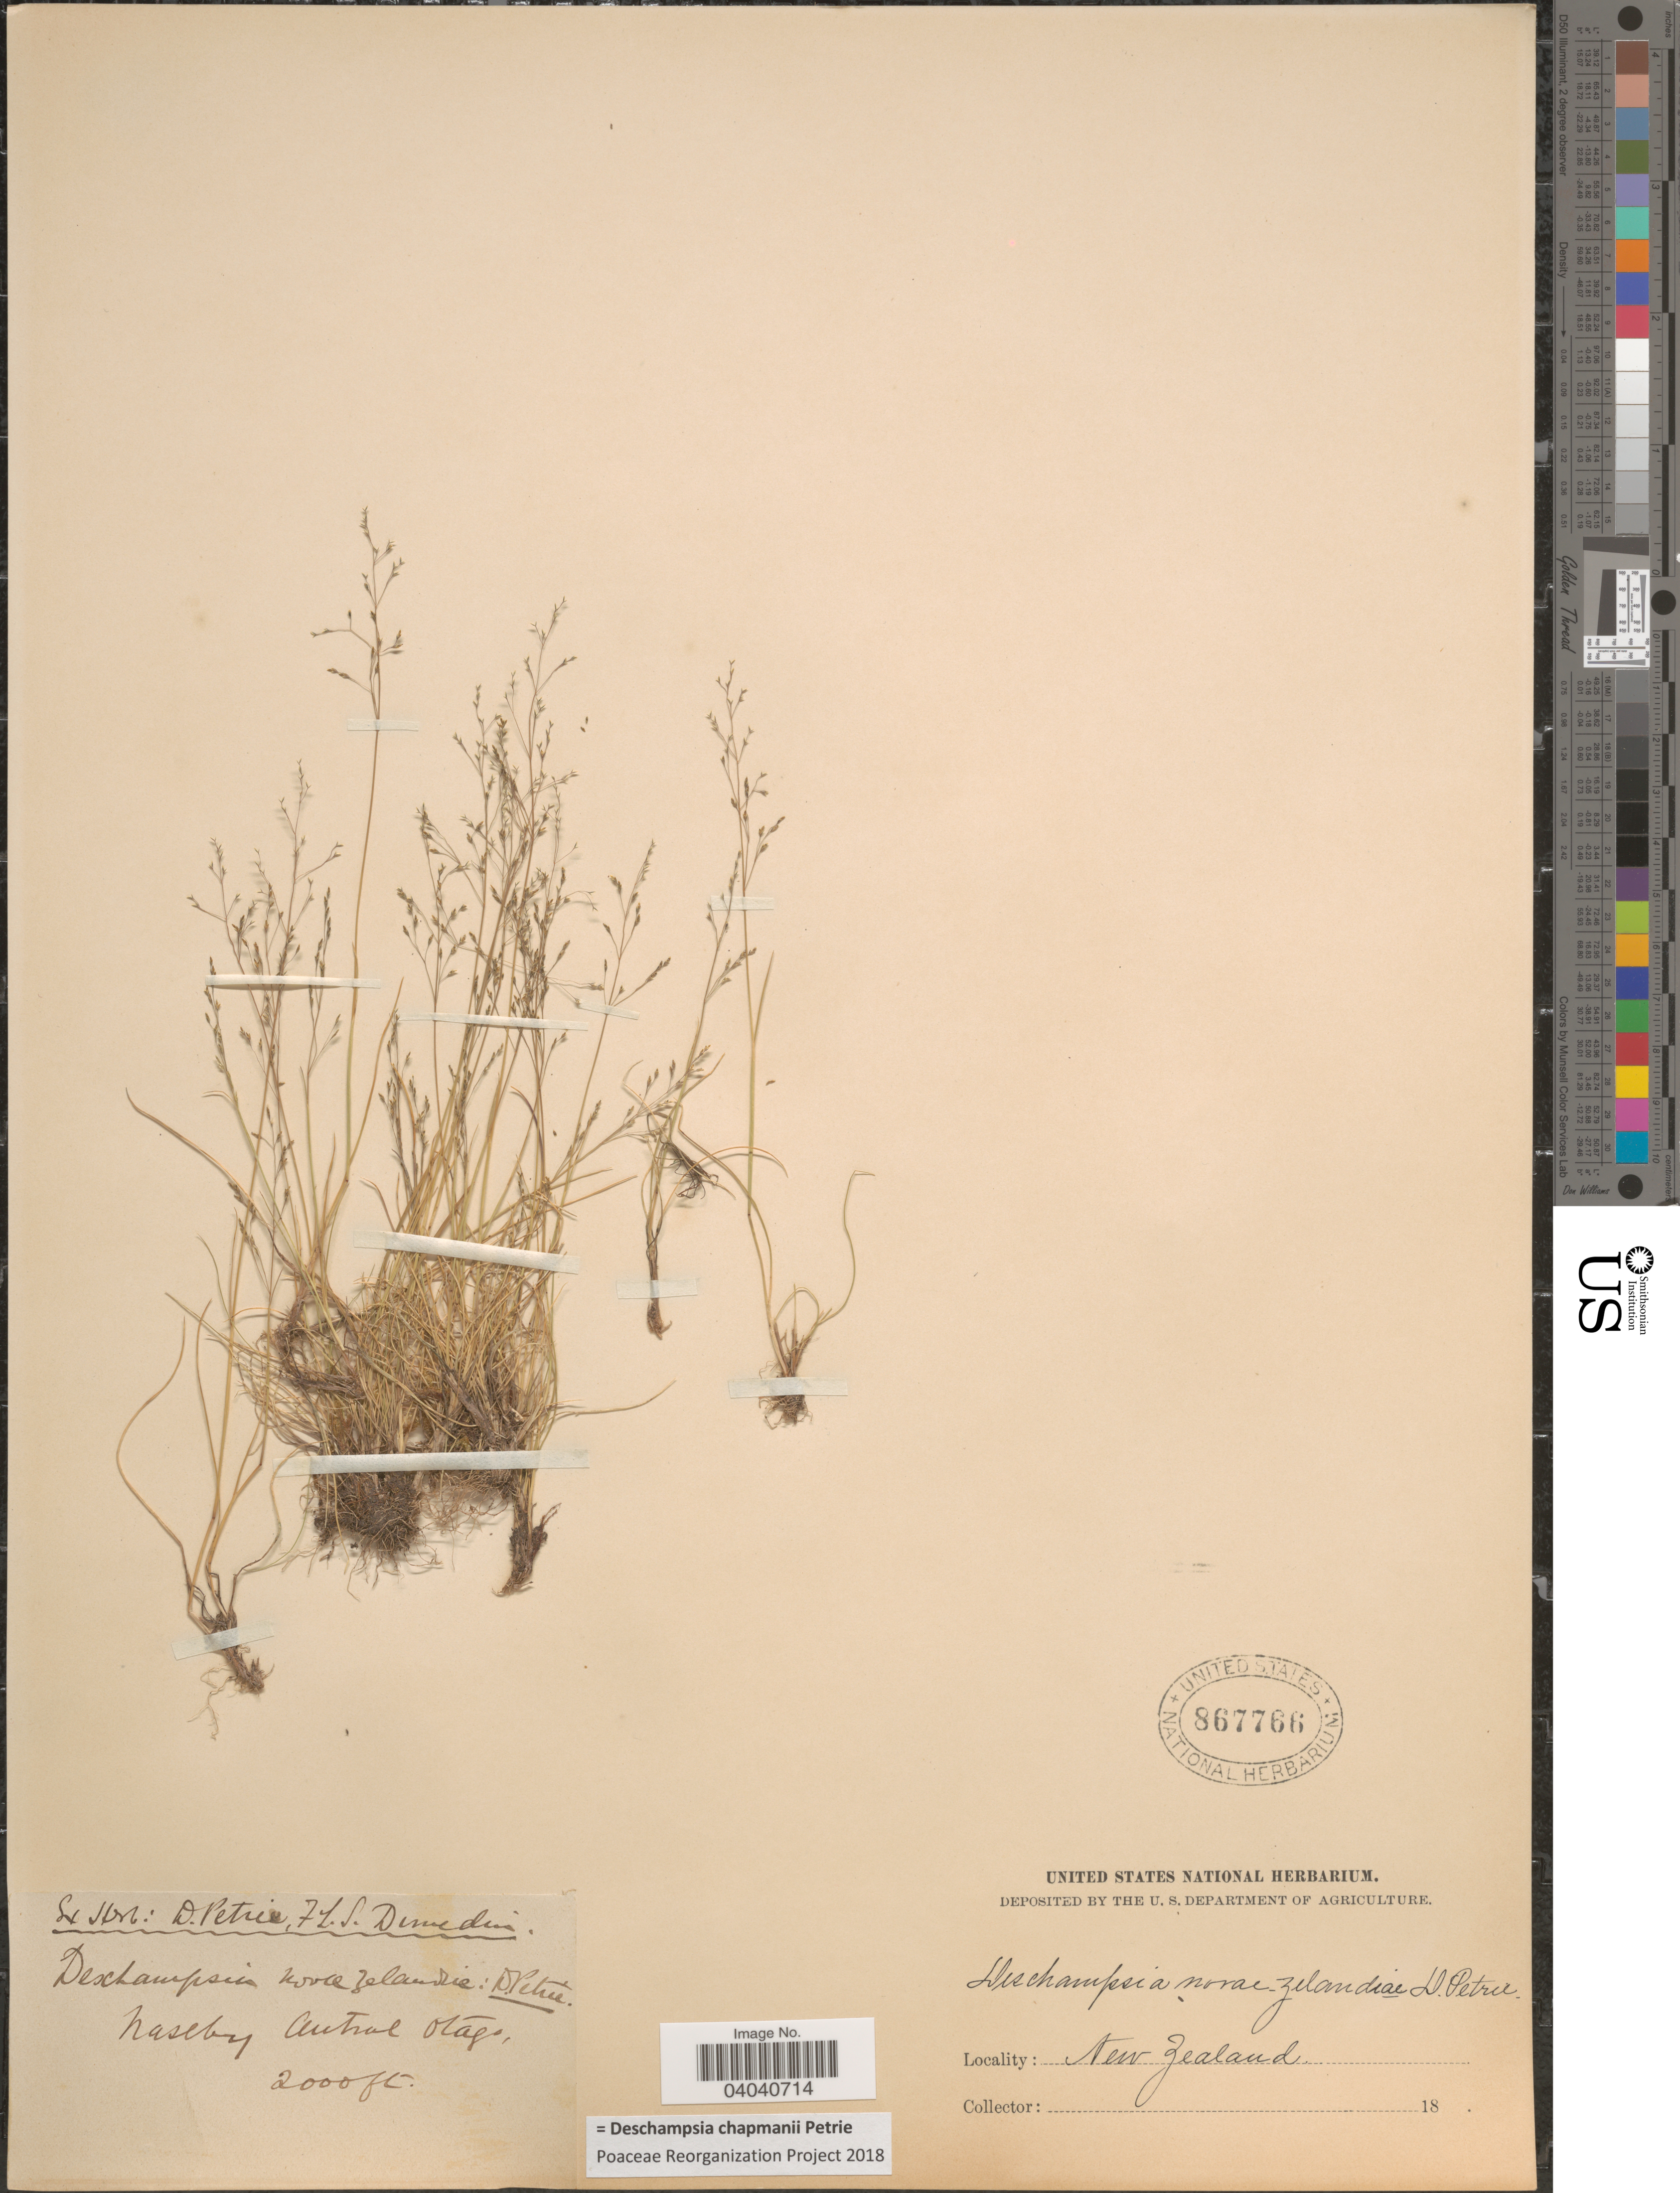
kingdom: Plantae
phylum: Tracheophyta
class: Liliopsida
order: Poales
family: Poaceae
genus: Deschampsia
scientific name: Deschampsia chapmanii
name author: Petrie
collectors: Ex Herb D. Petrie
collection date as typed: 18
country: New Zealand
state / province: Otago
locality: Naseby Central Otago.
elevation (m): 610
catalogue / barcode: US 867766